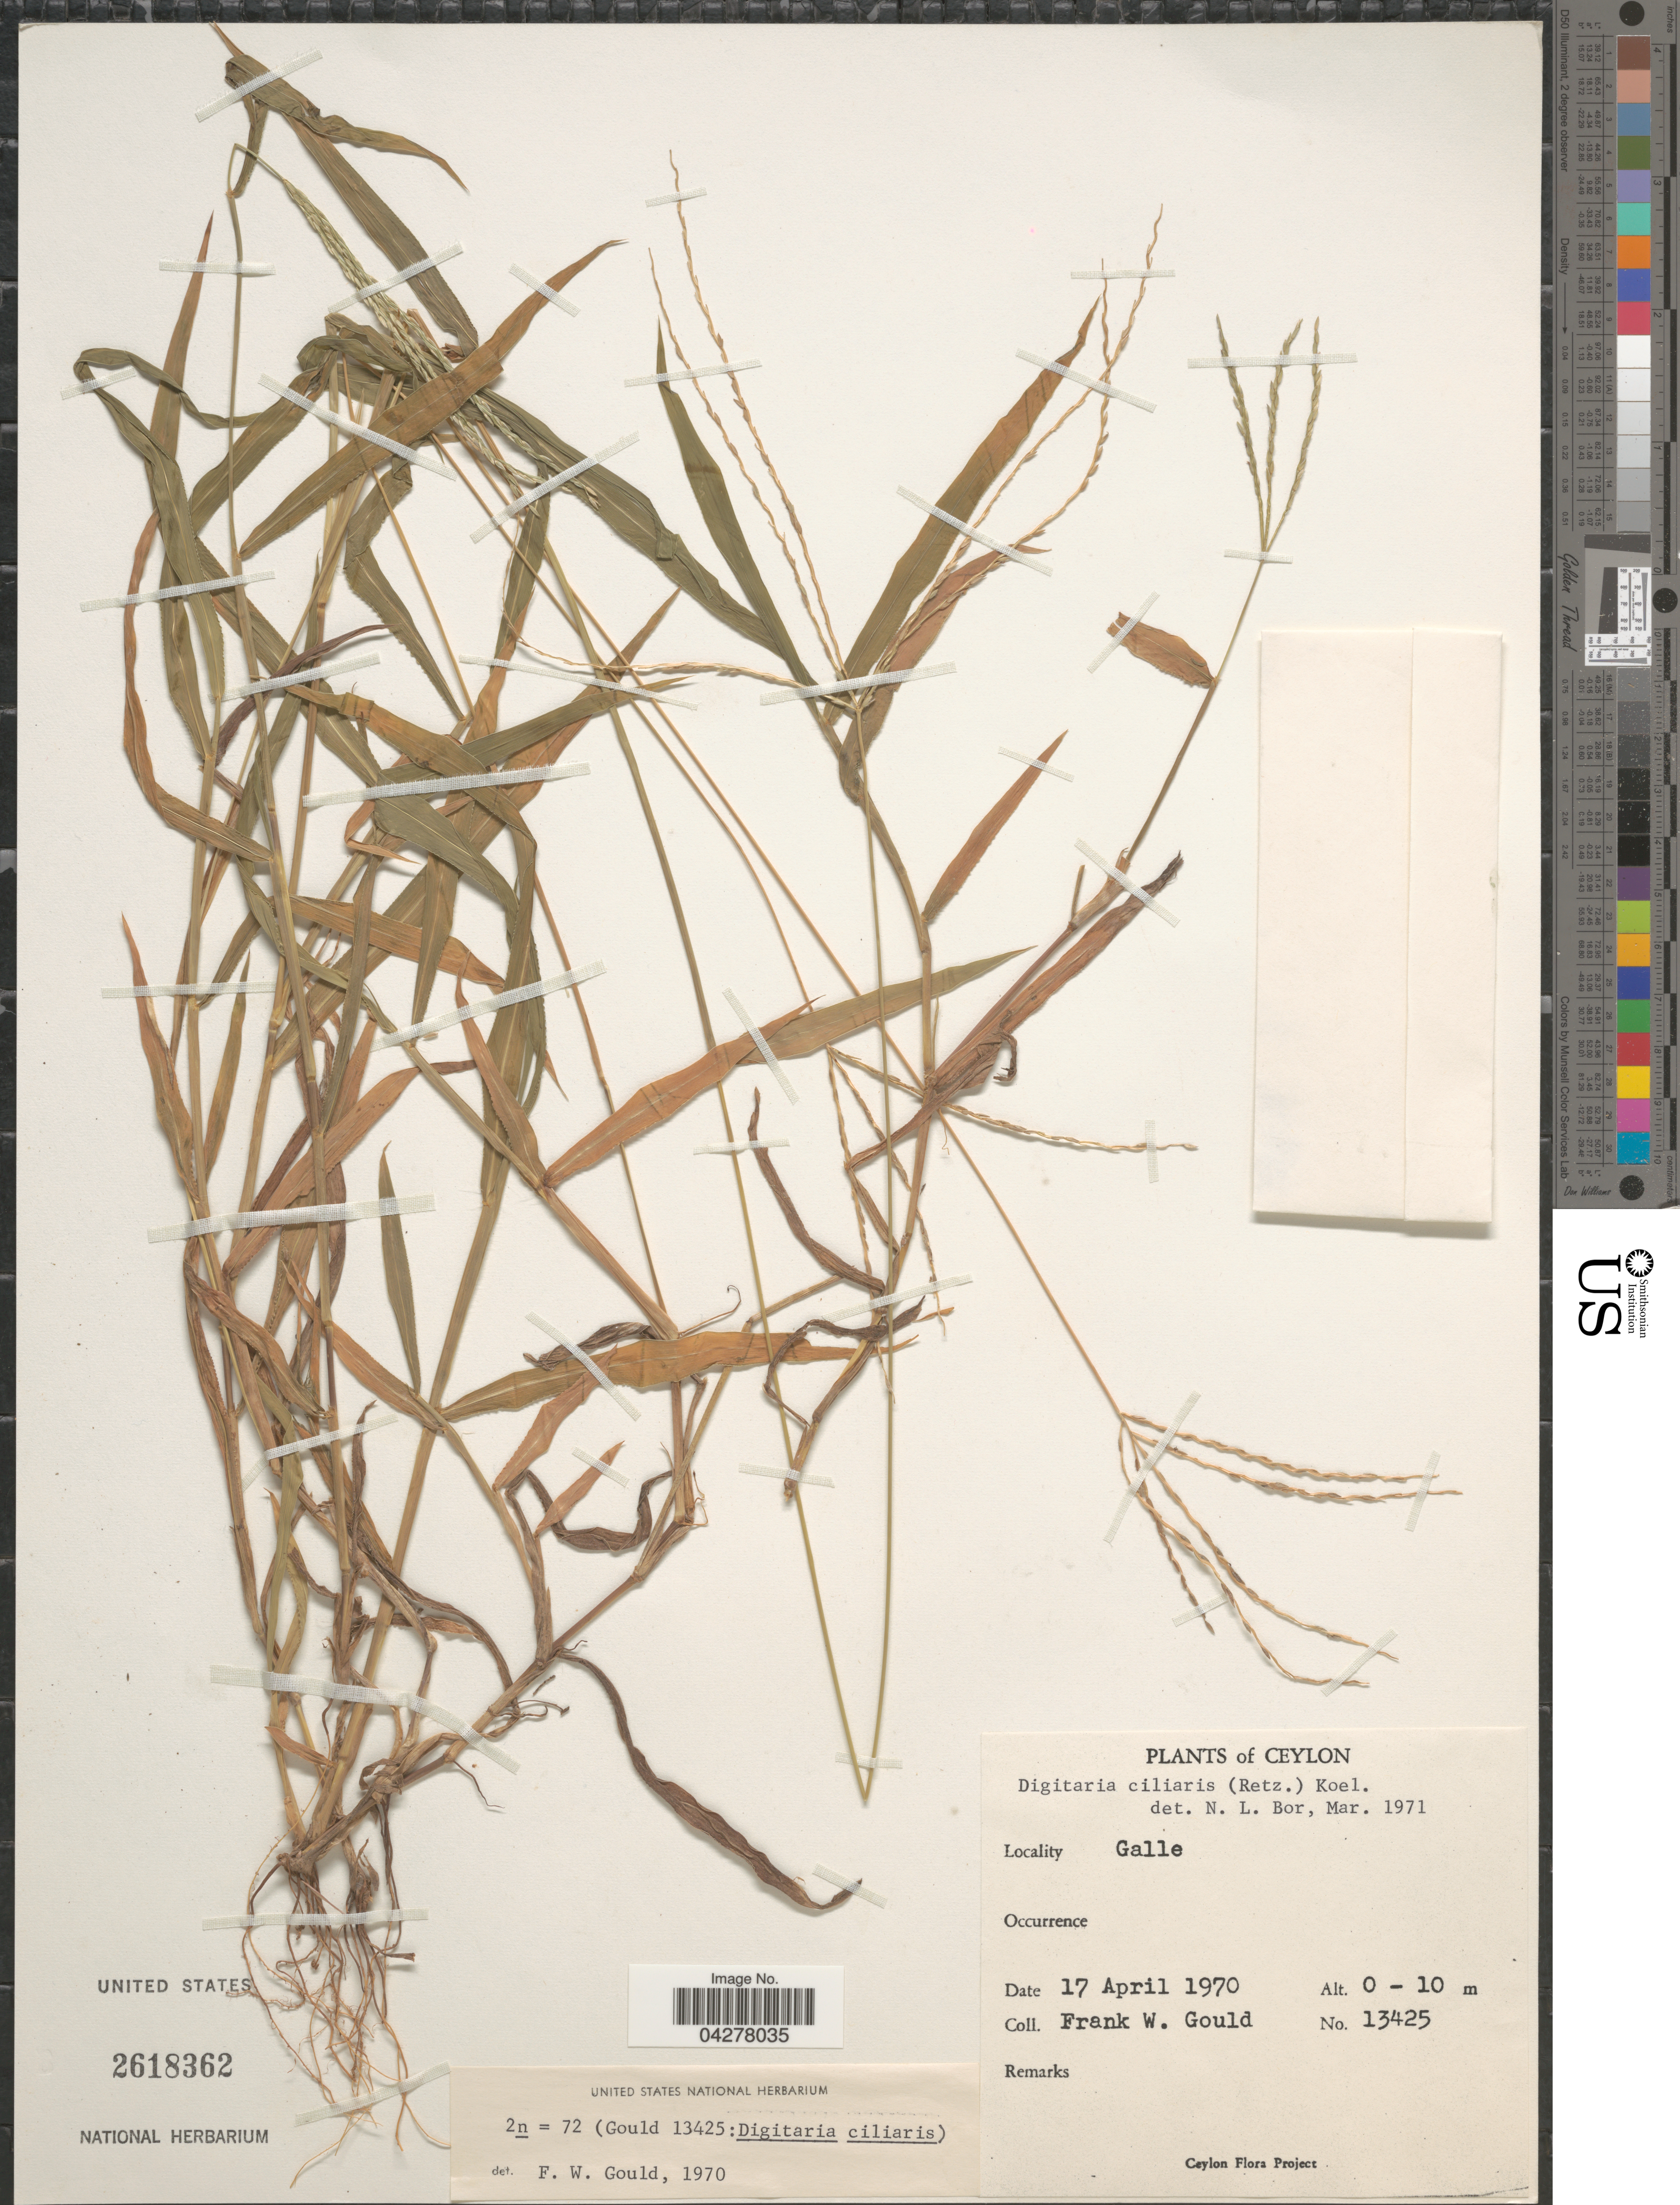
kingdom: Plantae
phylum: Tracheophyta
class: Liliopsida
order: Poales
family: Poaceae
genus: Digitaria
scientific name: Digitaria ciliaris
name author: (Retz.) Koeler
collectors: F. W. Gould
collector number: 13425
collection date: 1970-04-17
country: Sri Lanka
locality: Ceylon. Galle.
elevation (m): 0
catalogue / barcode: US 2618362